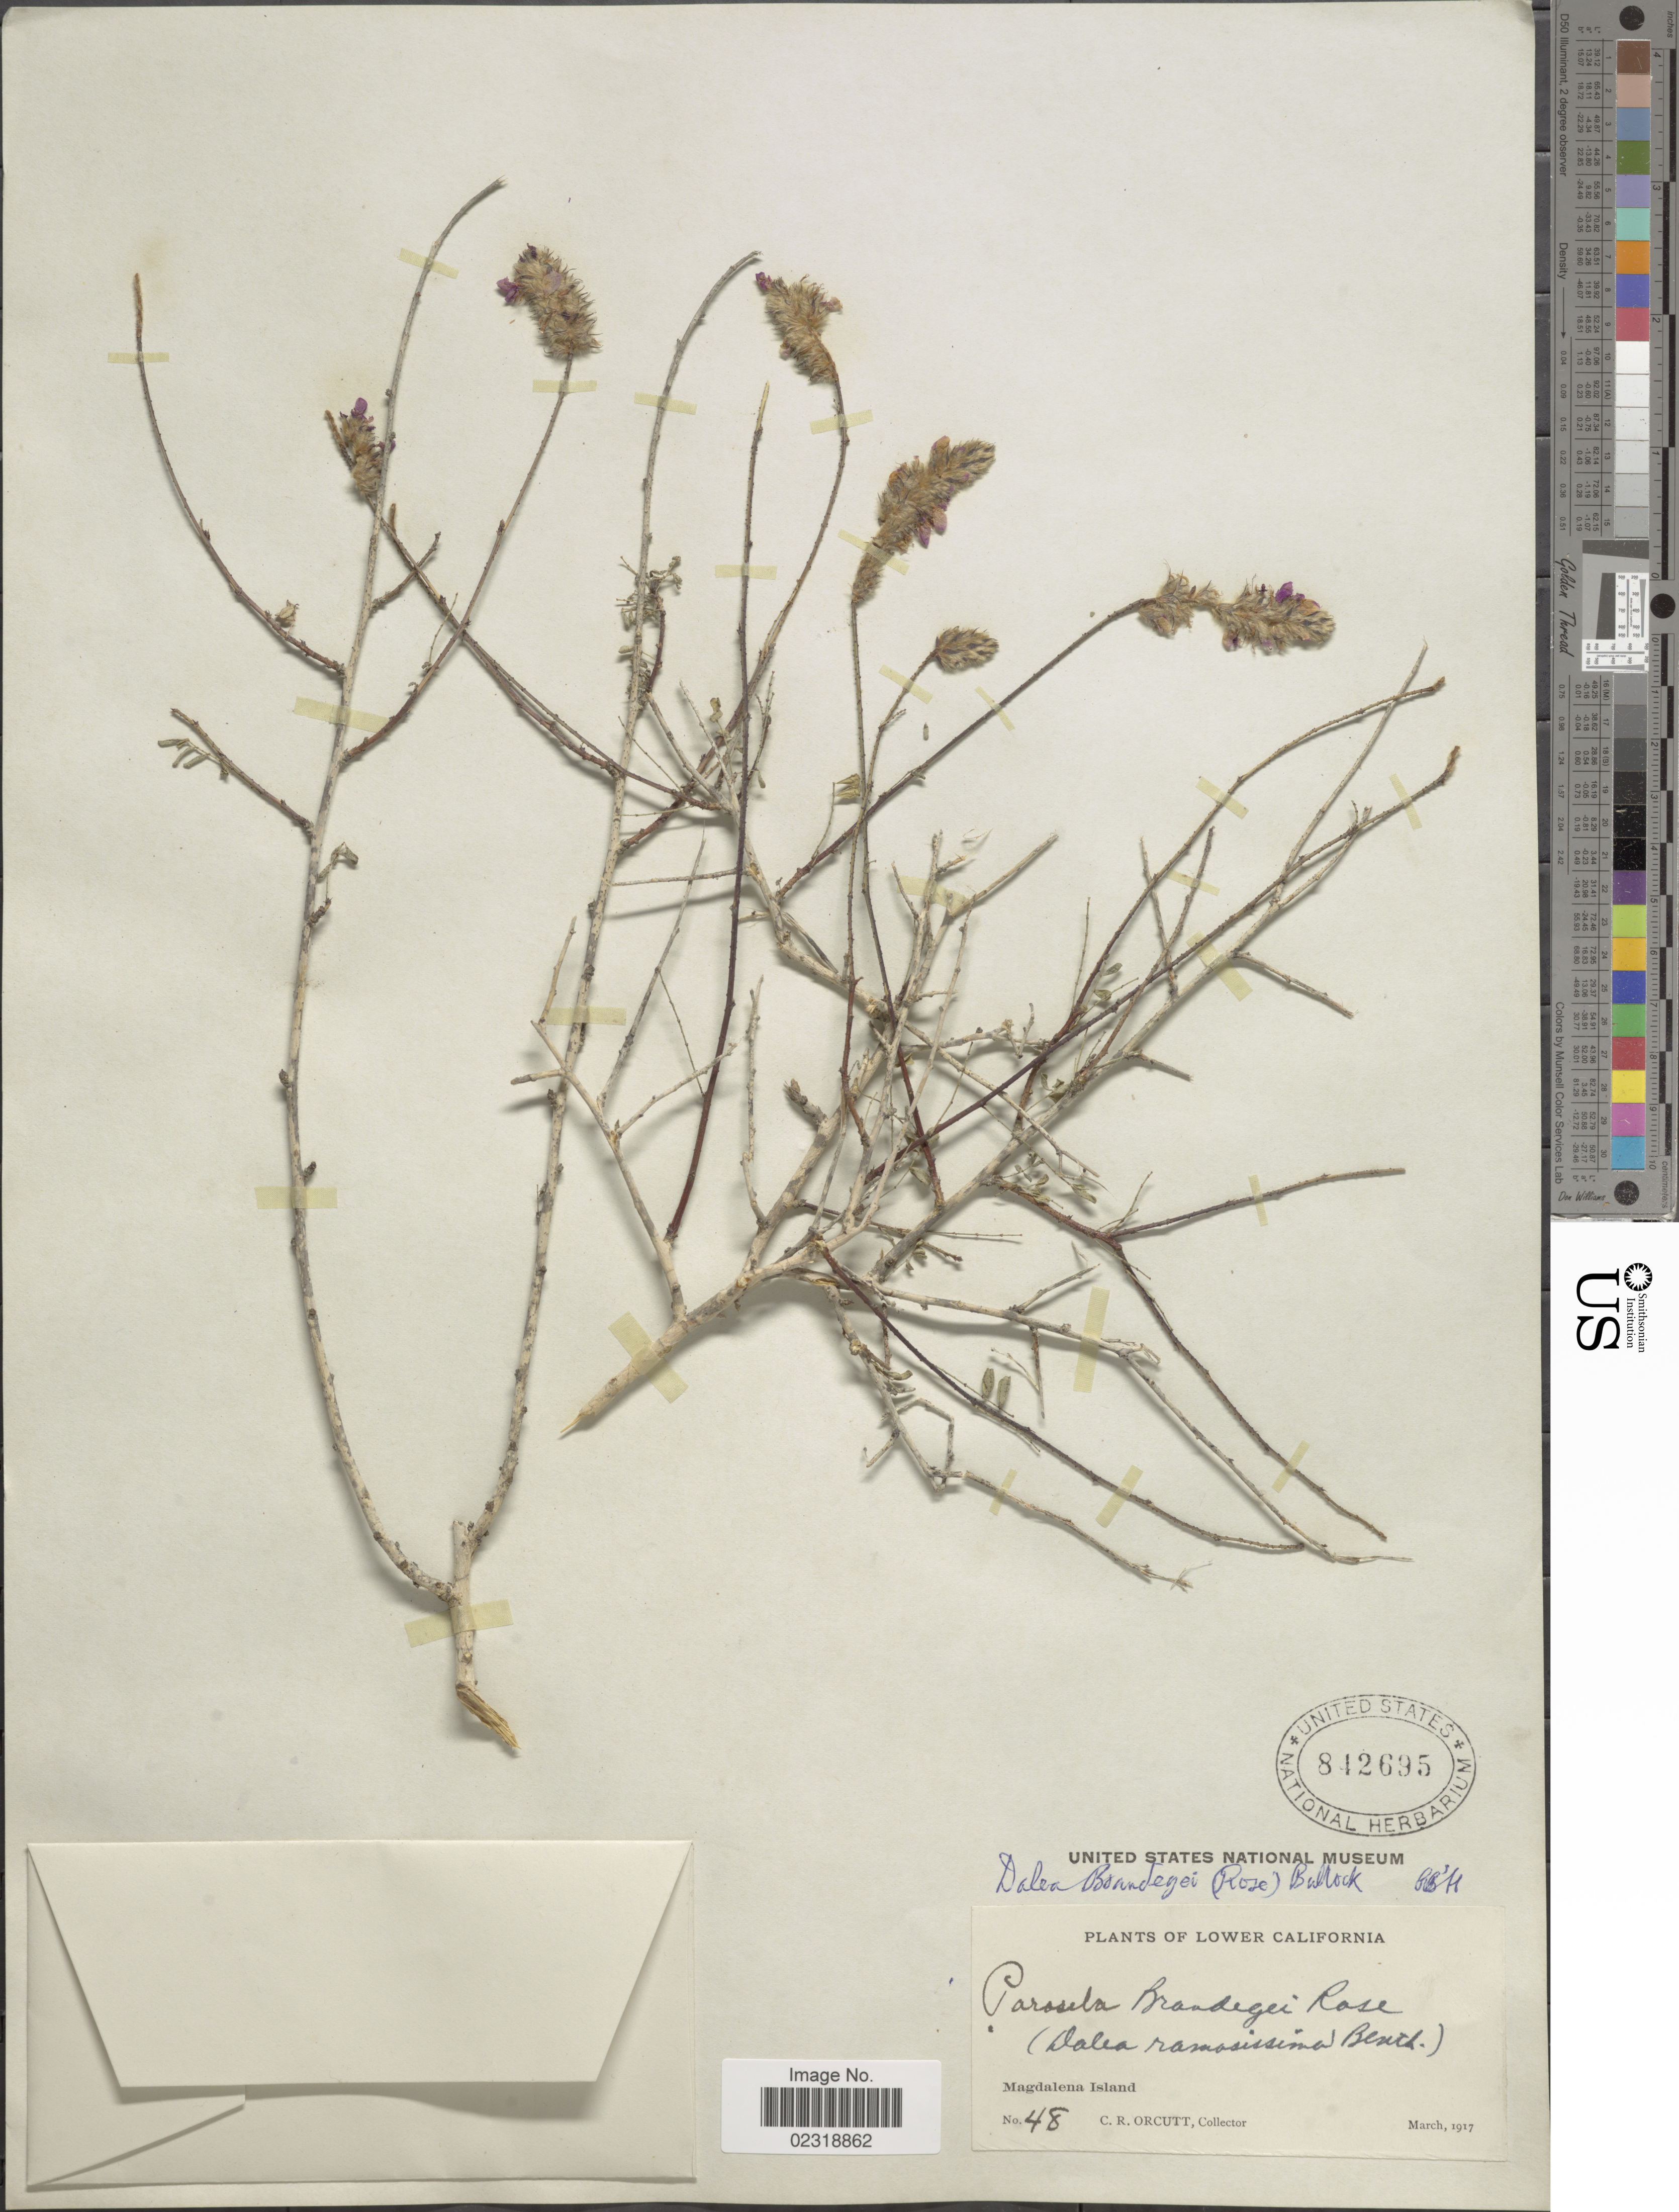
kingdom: Plantae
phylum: Tracheophyta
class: Magnoliopsida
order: Fabales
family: Fabaceae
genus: Dalea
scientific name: Dalea brandegei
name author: (M. Rose) Bullock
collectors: C. R. Orcutt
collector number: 48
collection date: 1917-03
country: Mexico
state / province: Baja California Sur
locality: Lower California, Magdalena Bay.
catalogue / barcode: US 842695